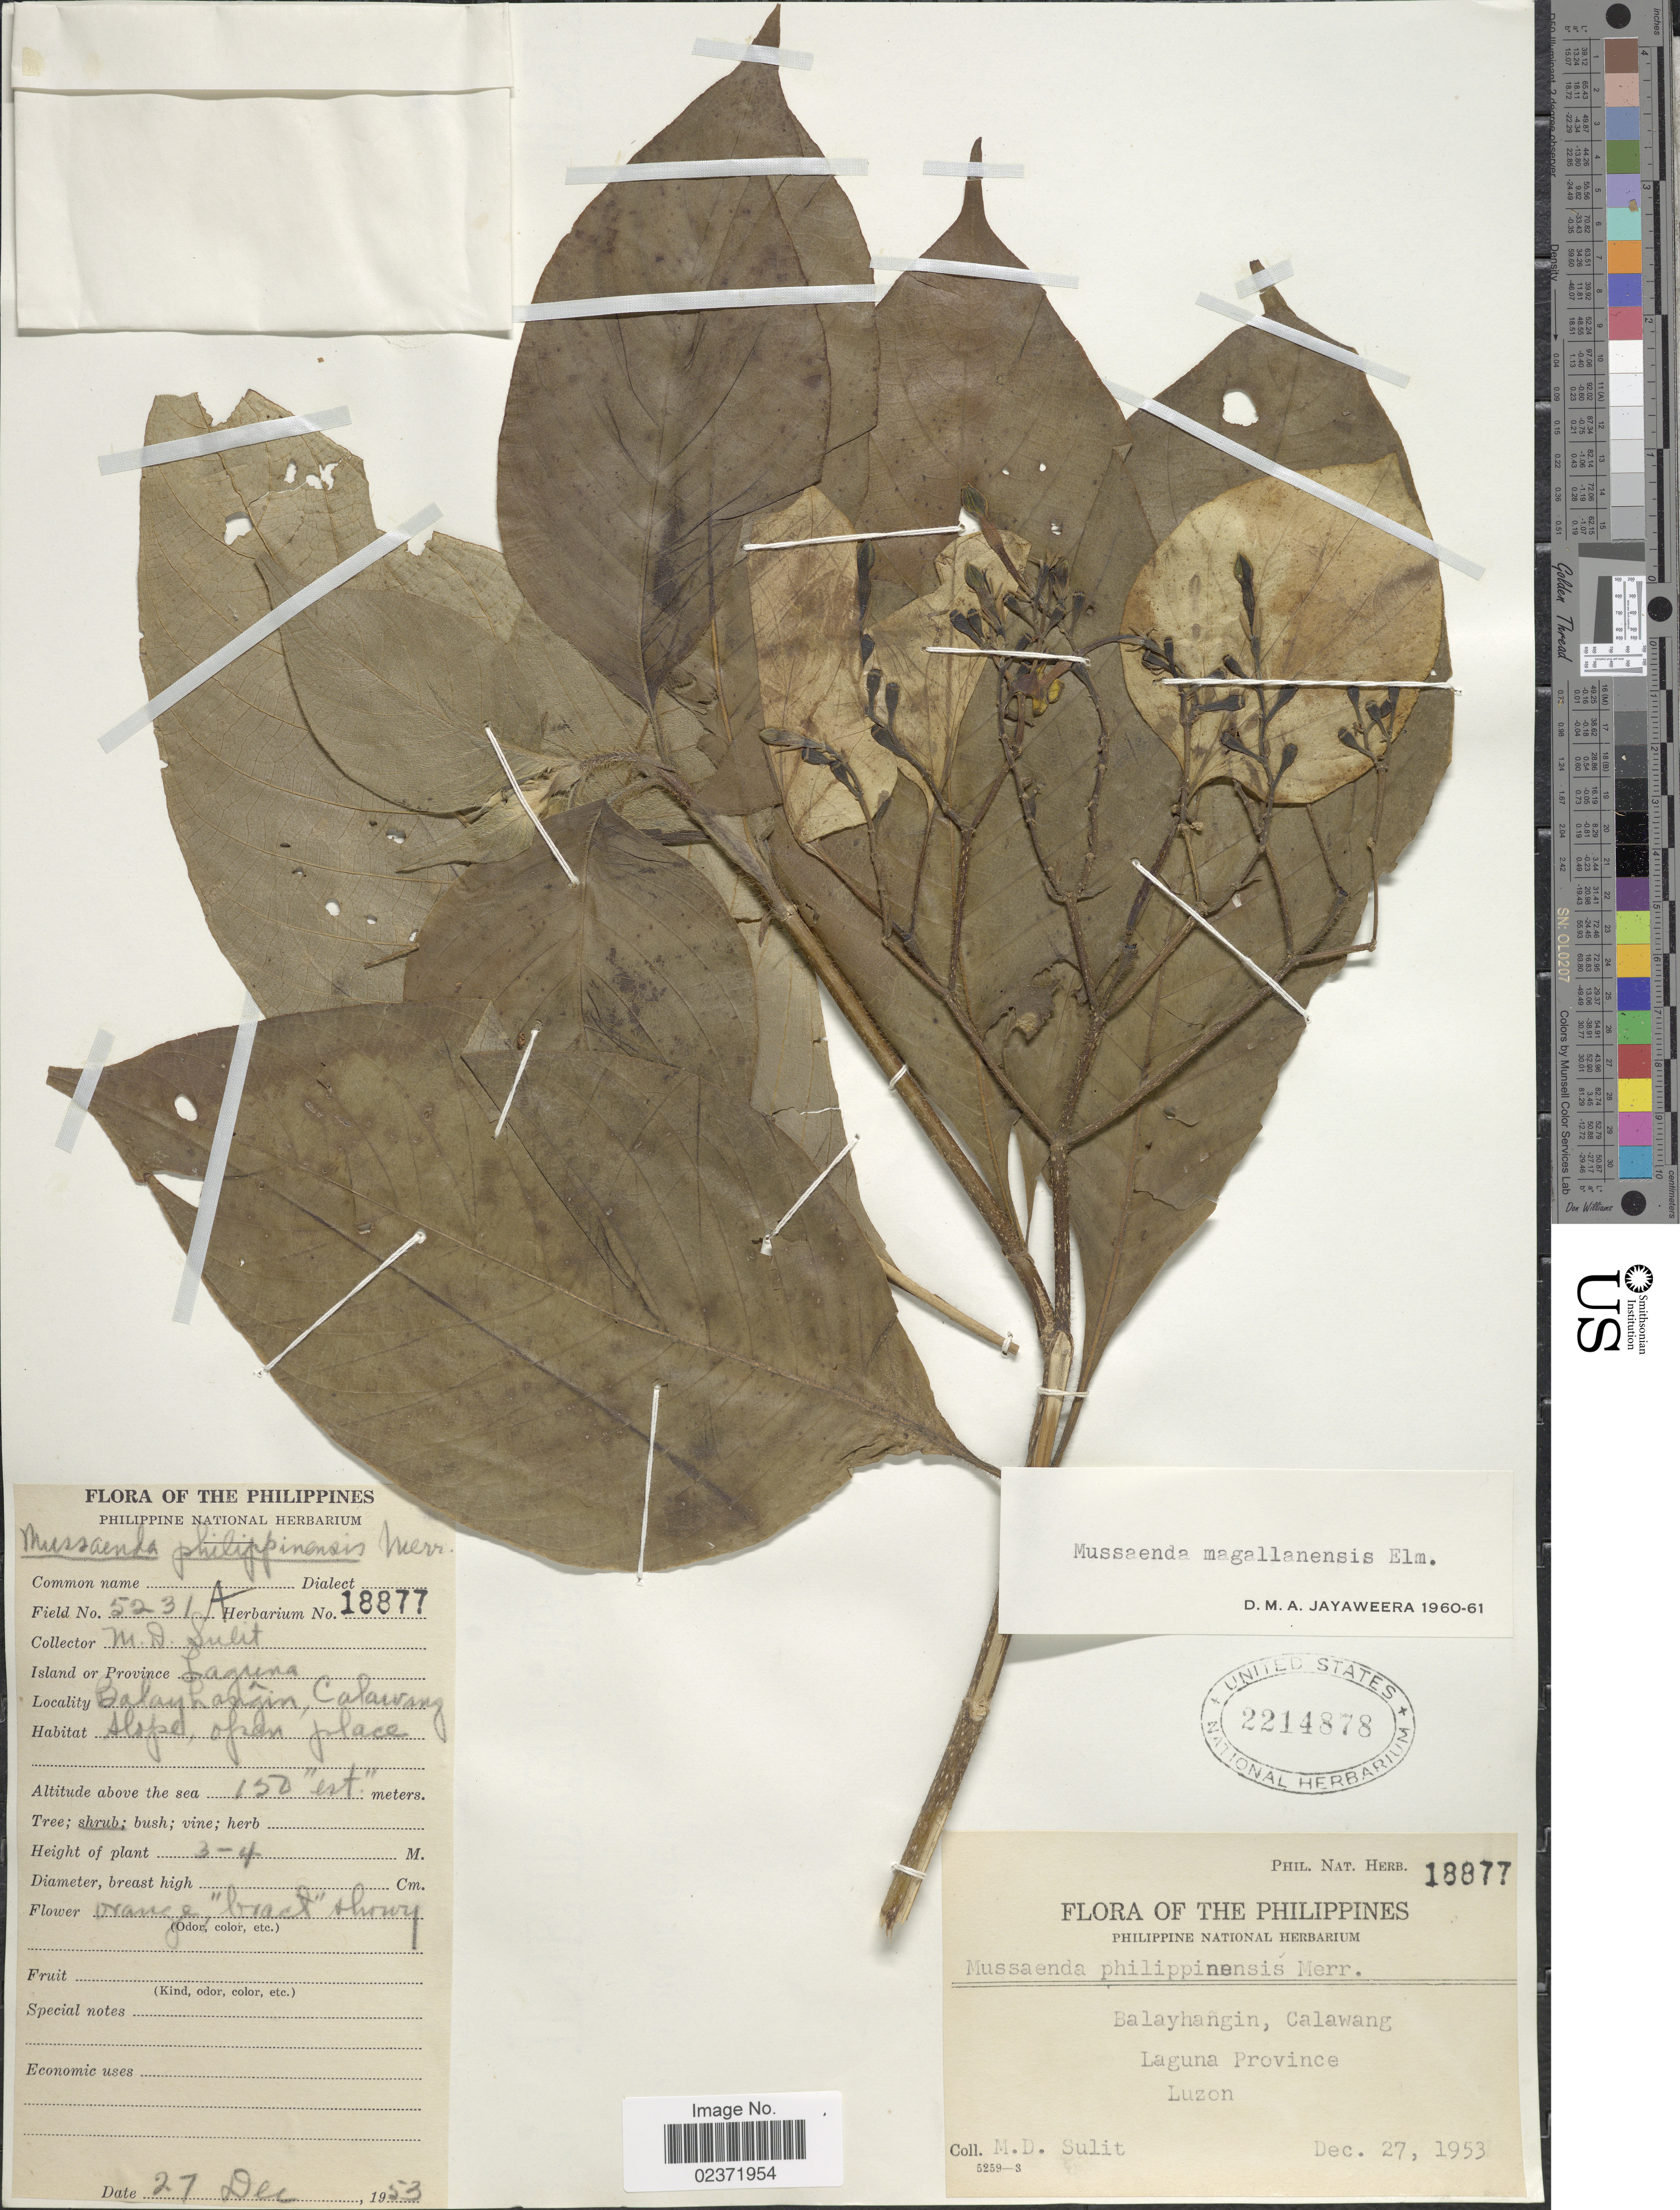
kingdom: Plantae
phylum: Tracheophyta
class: Magnoliopsida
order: Gentianales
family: Rubiaceae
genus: Mussaenda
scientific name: Mussaenda magallanensis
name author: Elmer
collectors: M. Sulit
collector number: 18877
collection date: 1953-12-27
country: Philippines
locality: Balayhangin, Calawang, laguna Province, Luzon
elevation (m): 150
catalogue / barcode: US 2214878